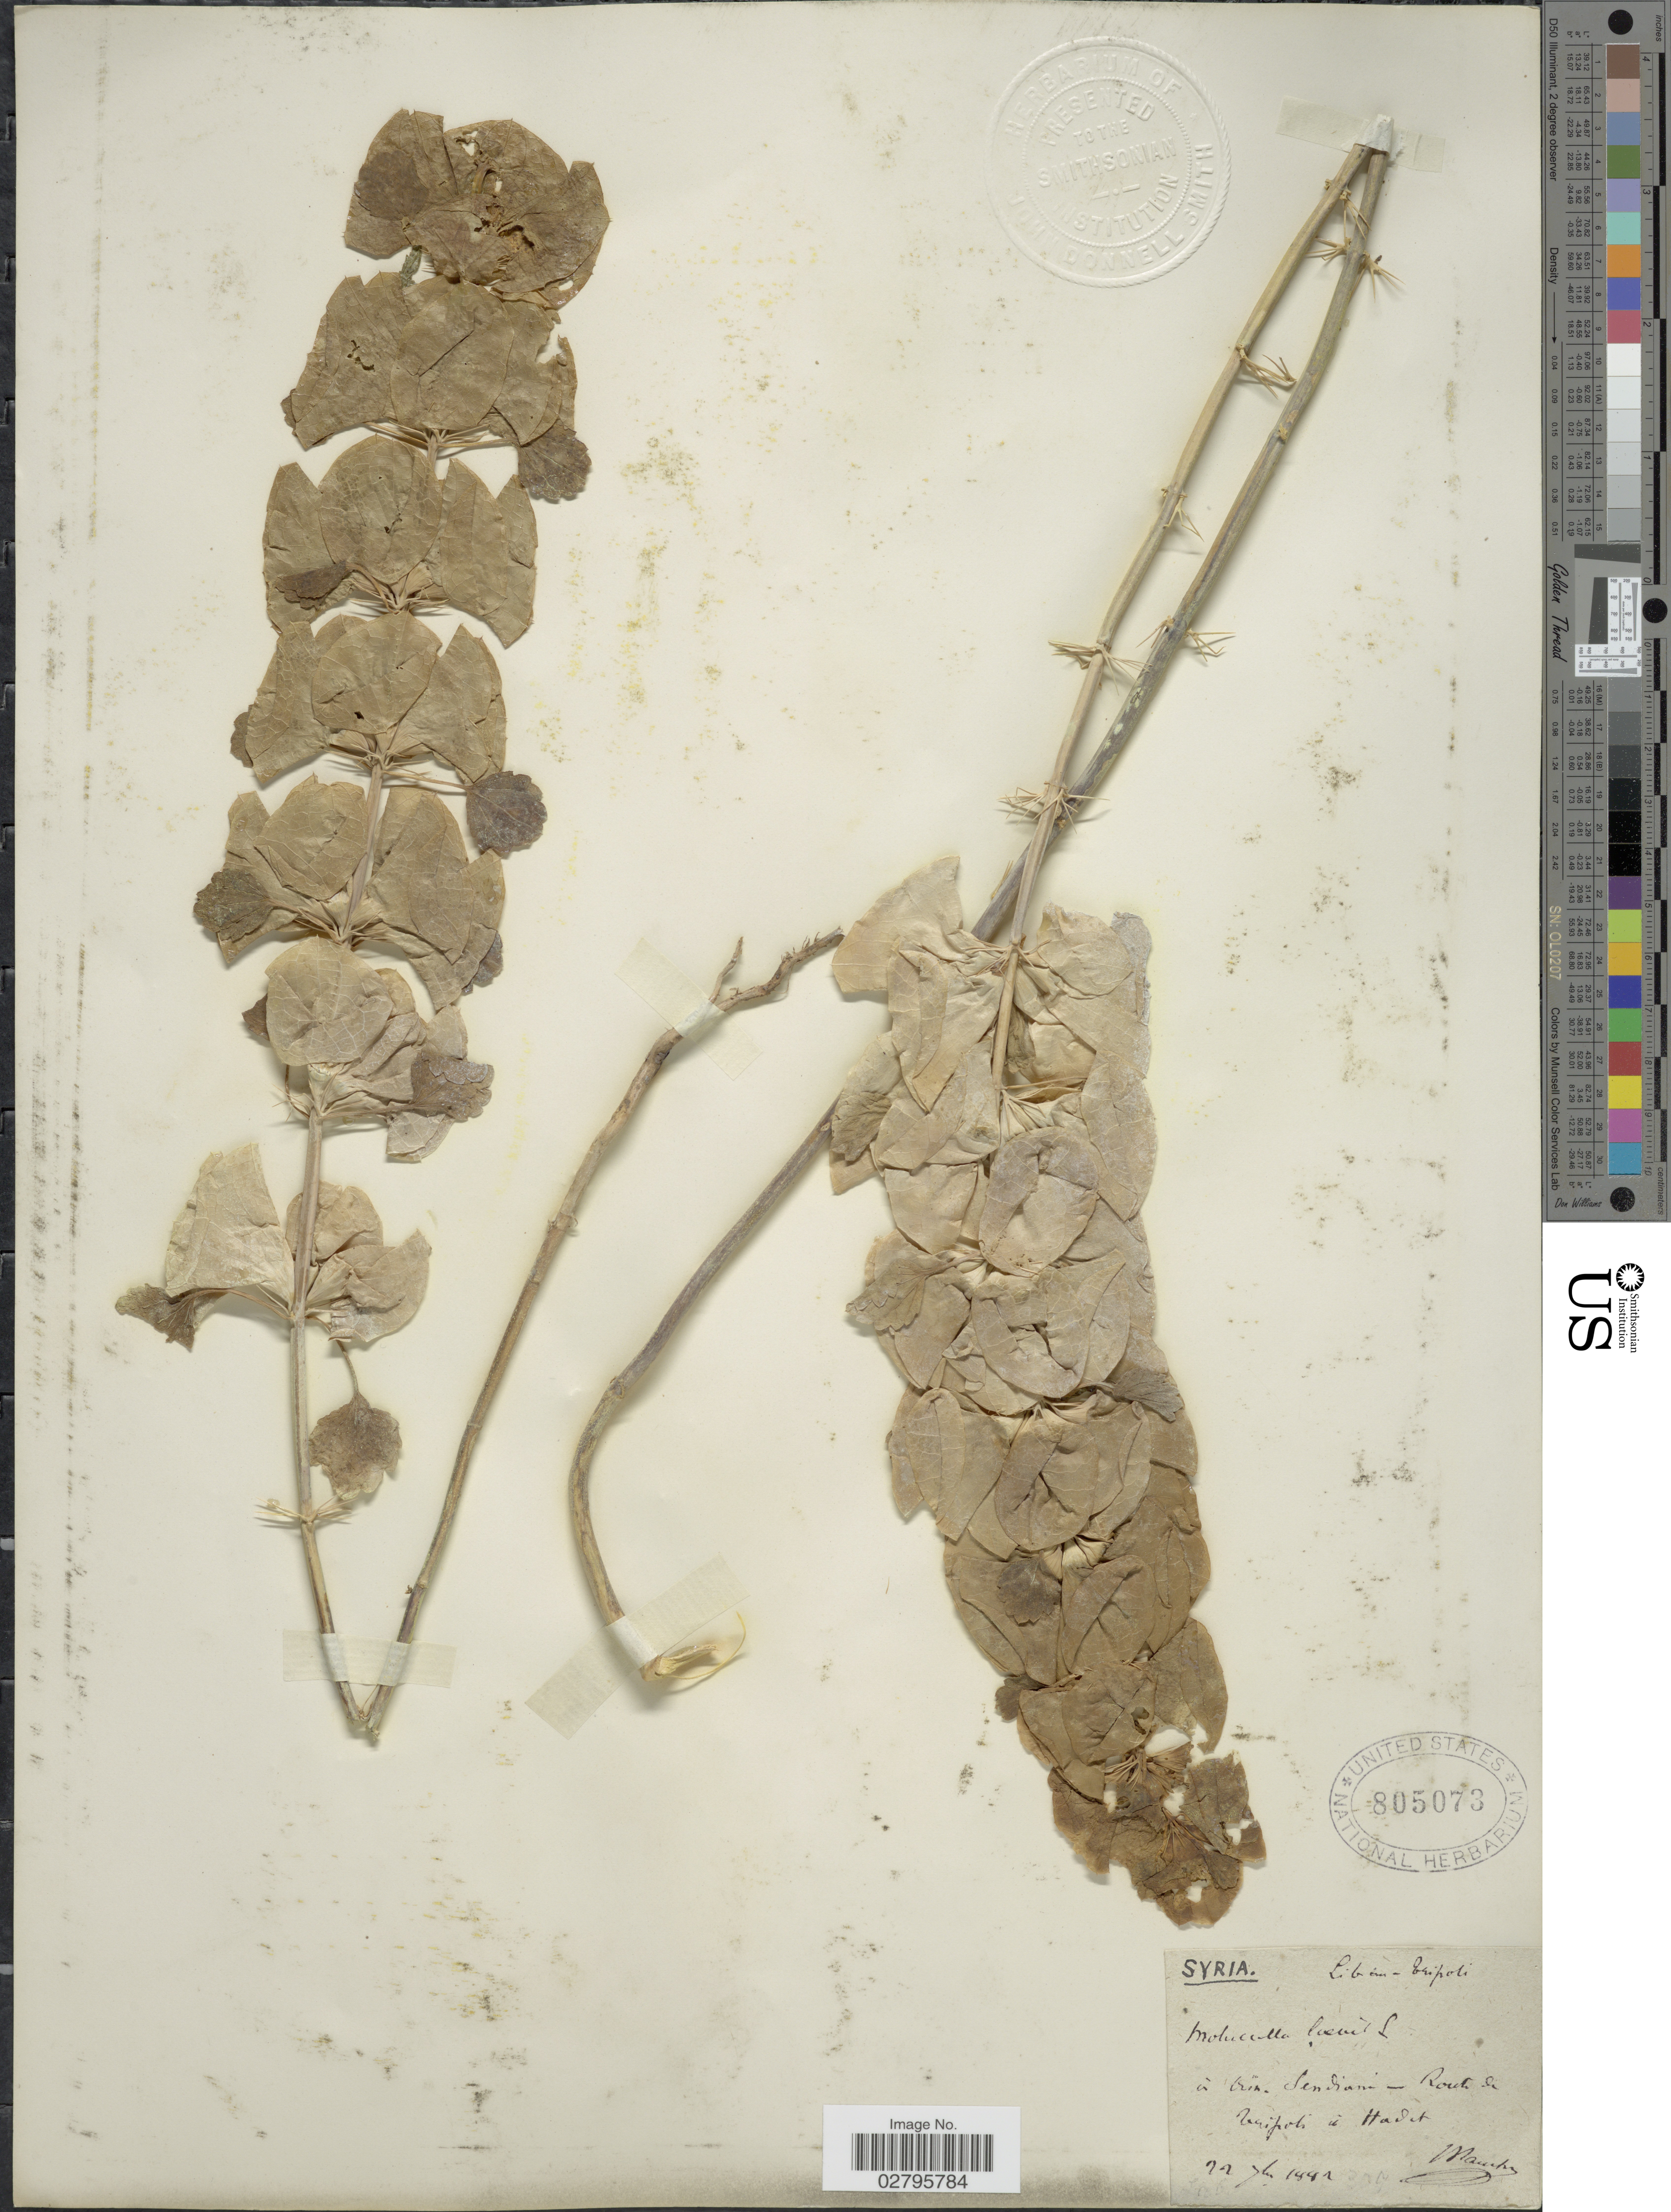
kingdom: Plantae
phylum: Tracheophyta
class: Magnoliopsida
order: Lamiales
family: Lamiaceae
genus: Moluccella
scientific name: Moluccella laevis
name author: L.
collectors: I. Blanche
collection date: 1882-07-22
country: Lebanon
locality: Syria. Liban - Tripoli [locality now in Lebanon] Á Orin. Sendiani - Route de Tripoli á Hadet. [interpreted]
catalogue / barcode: US 805073